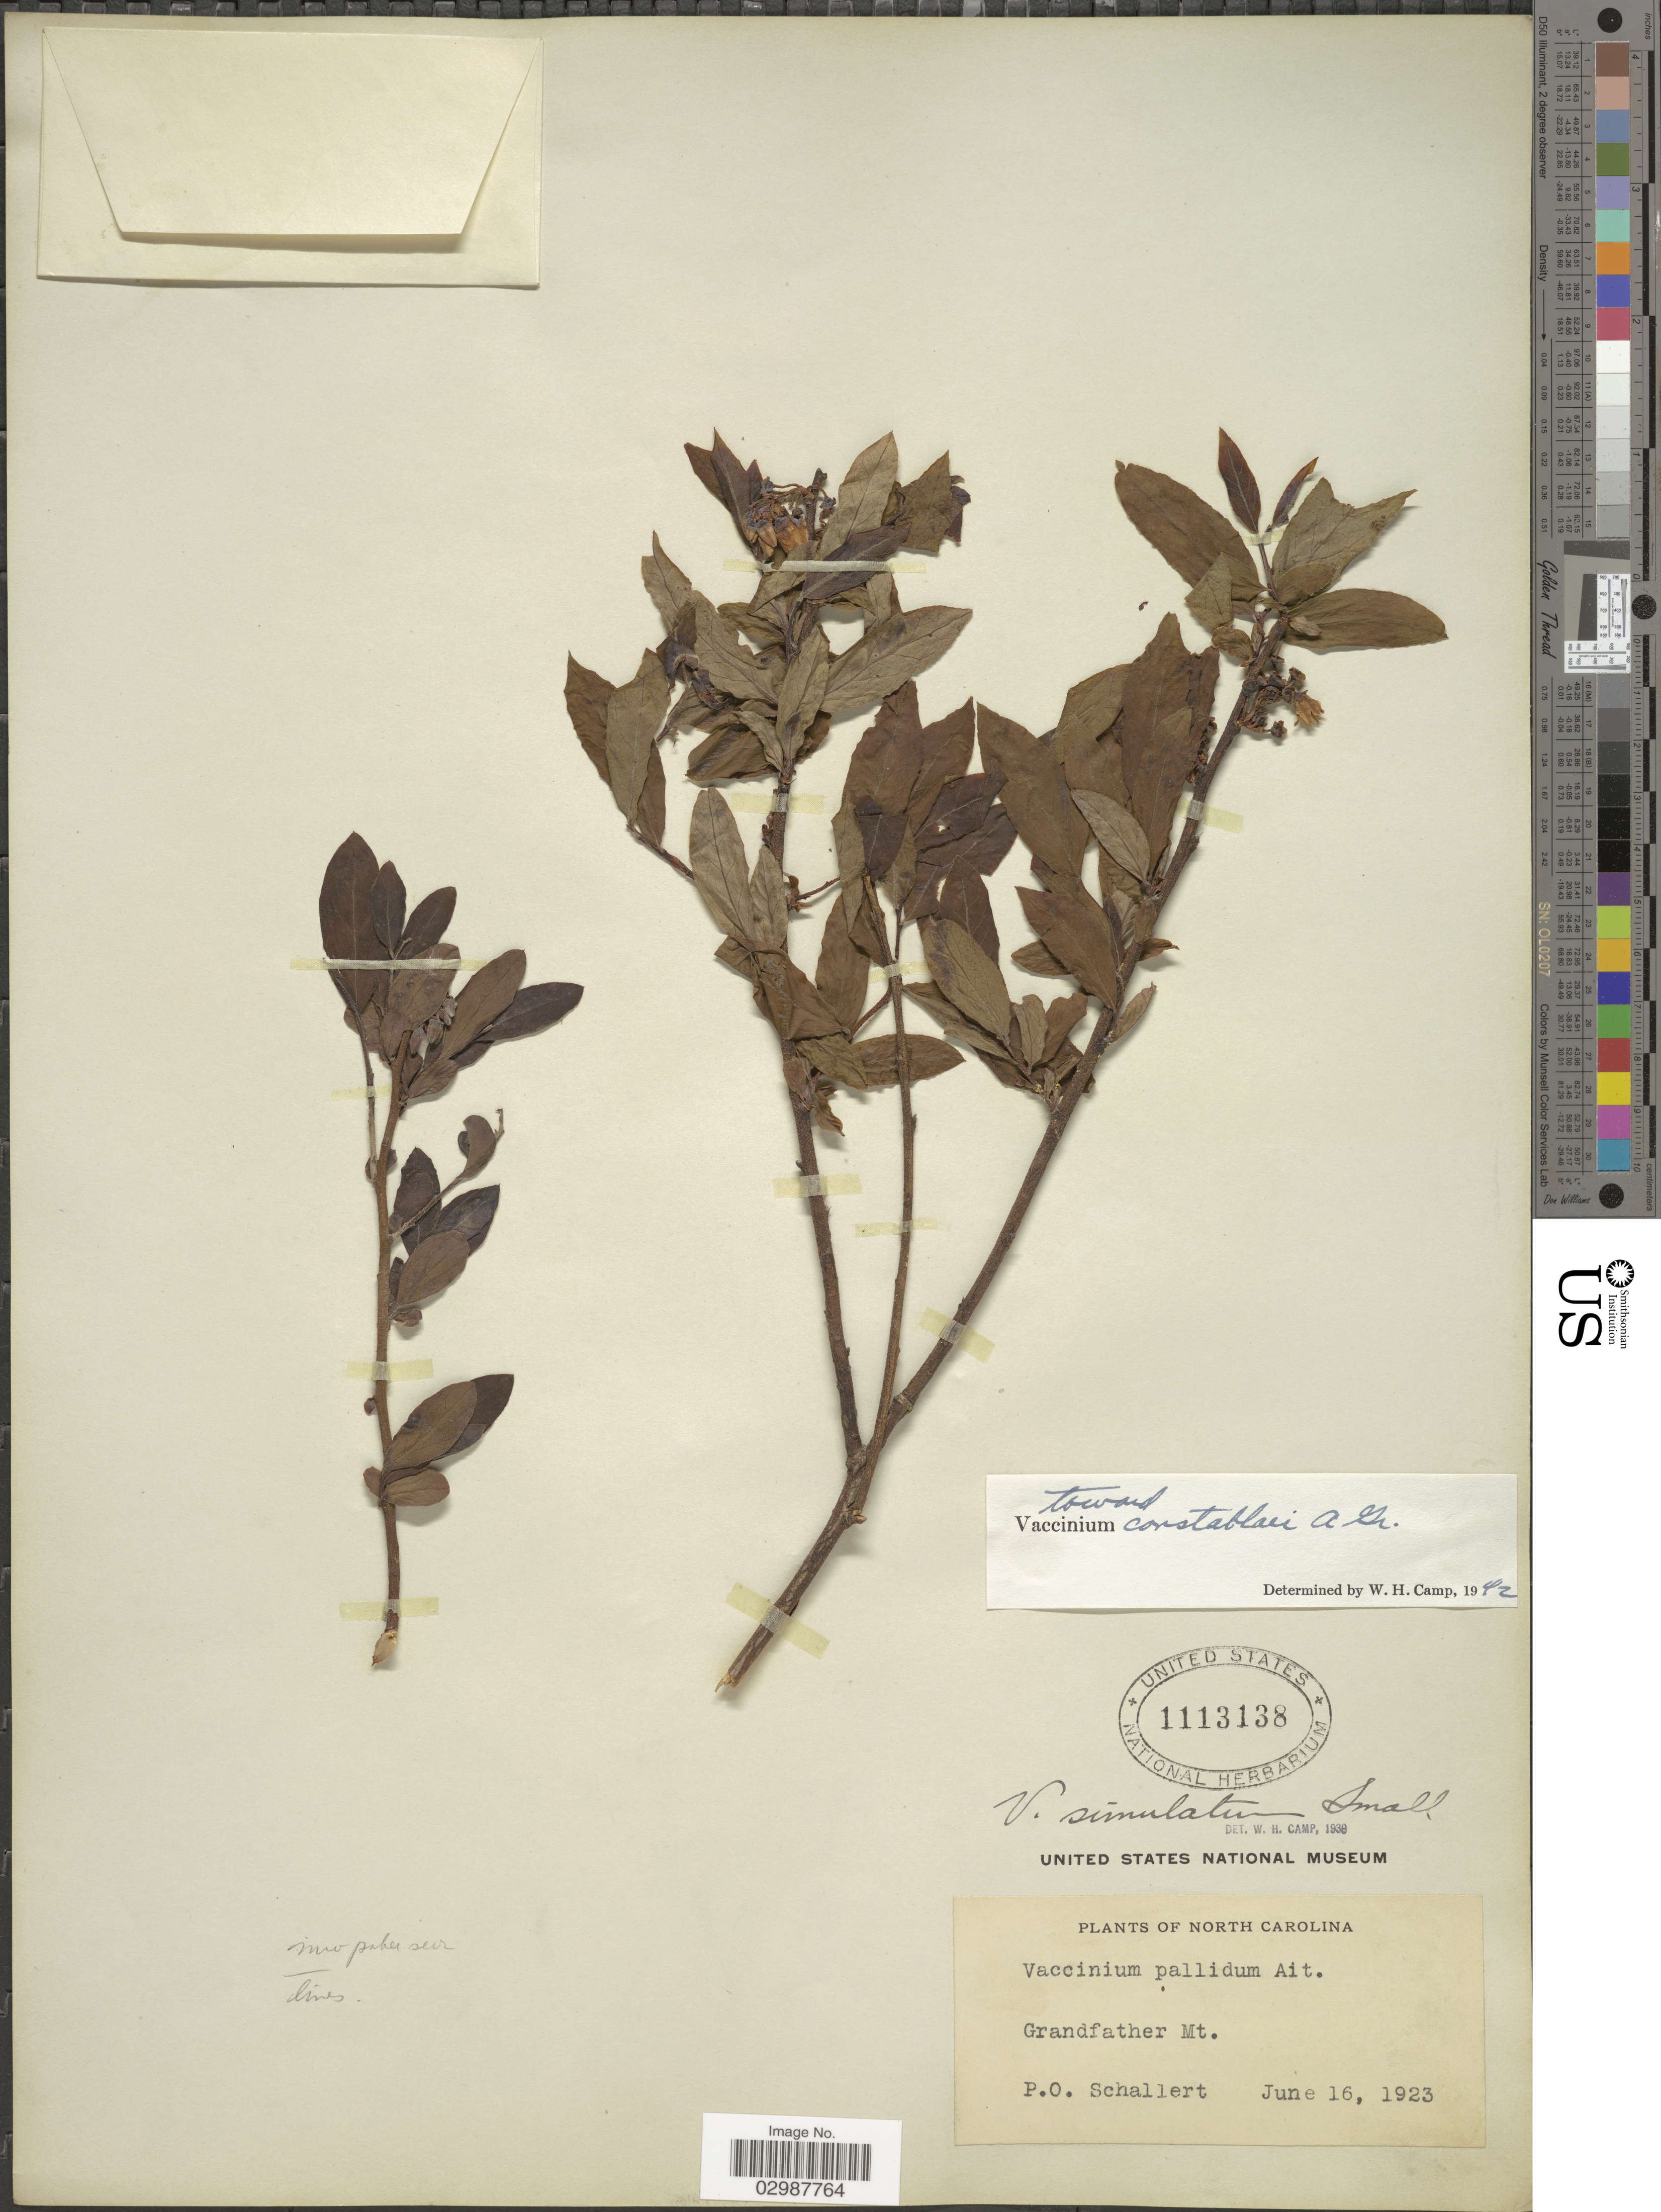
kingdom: Plantae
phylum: Tracheophyta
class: Magnoliopsida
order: Ericales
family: Ericaceae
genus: Vaccinium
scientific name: Vaccinium constablaei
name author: A. Gray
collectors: P. Schallert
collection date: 1923-06-16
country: United States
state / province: North Carolina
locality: Grandfather Mt.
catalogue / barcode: US 1113138